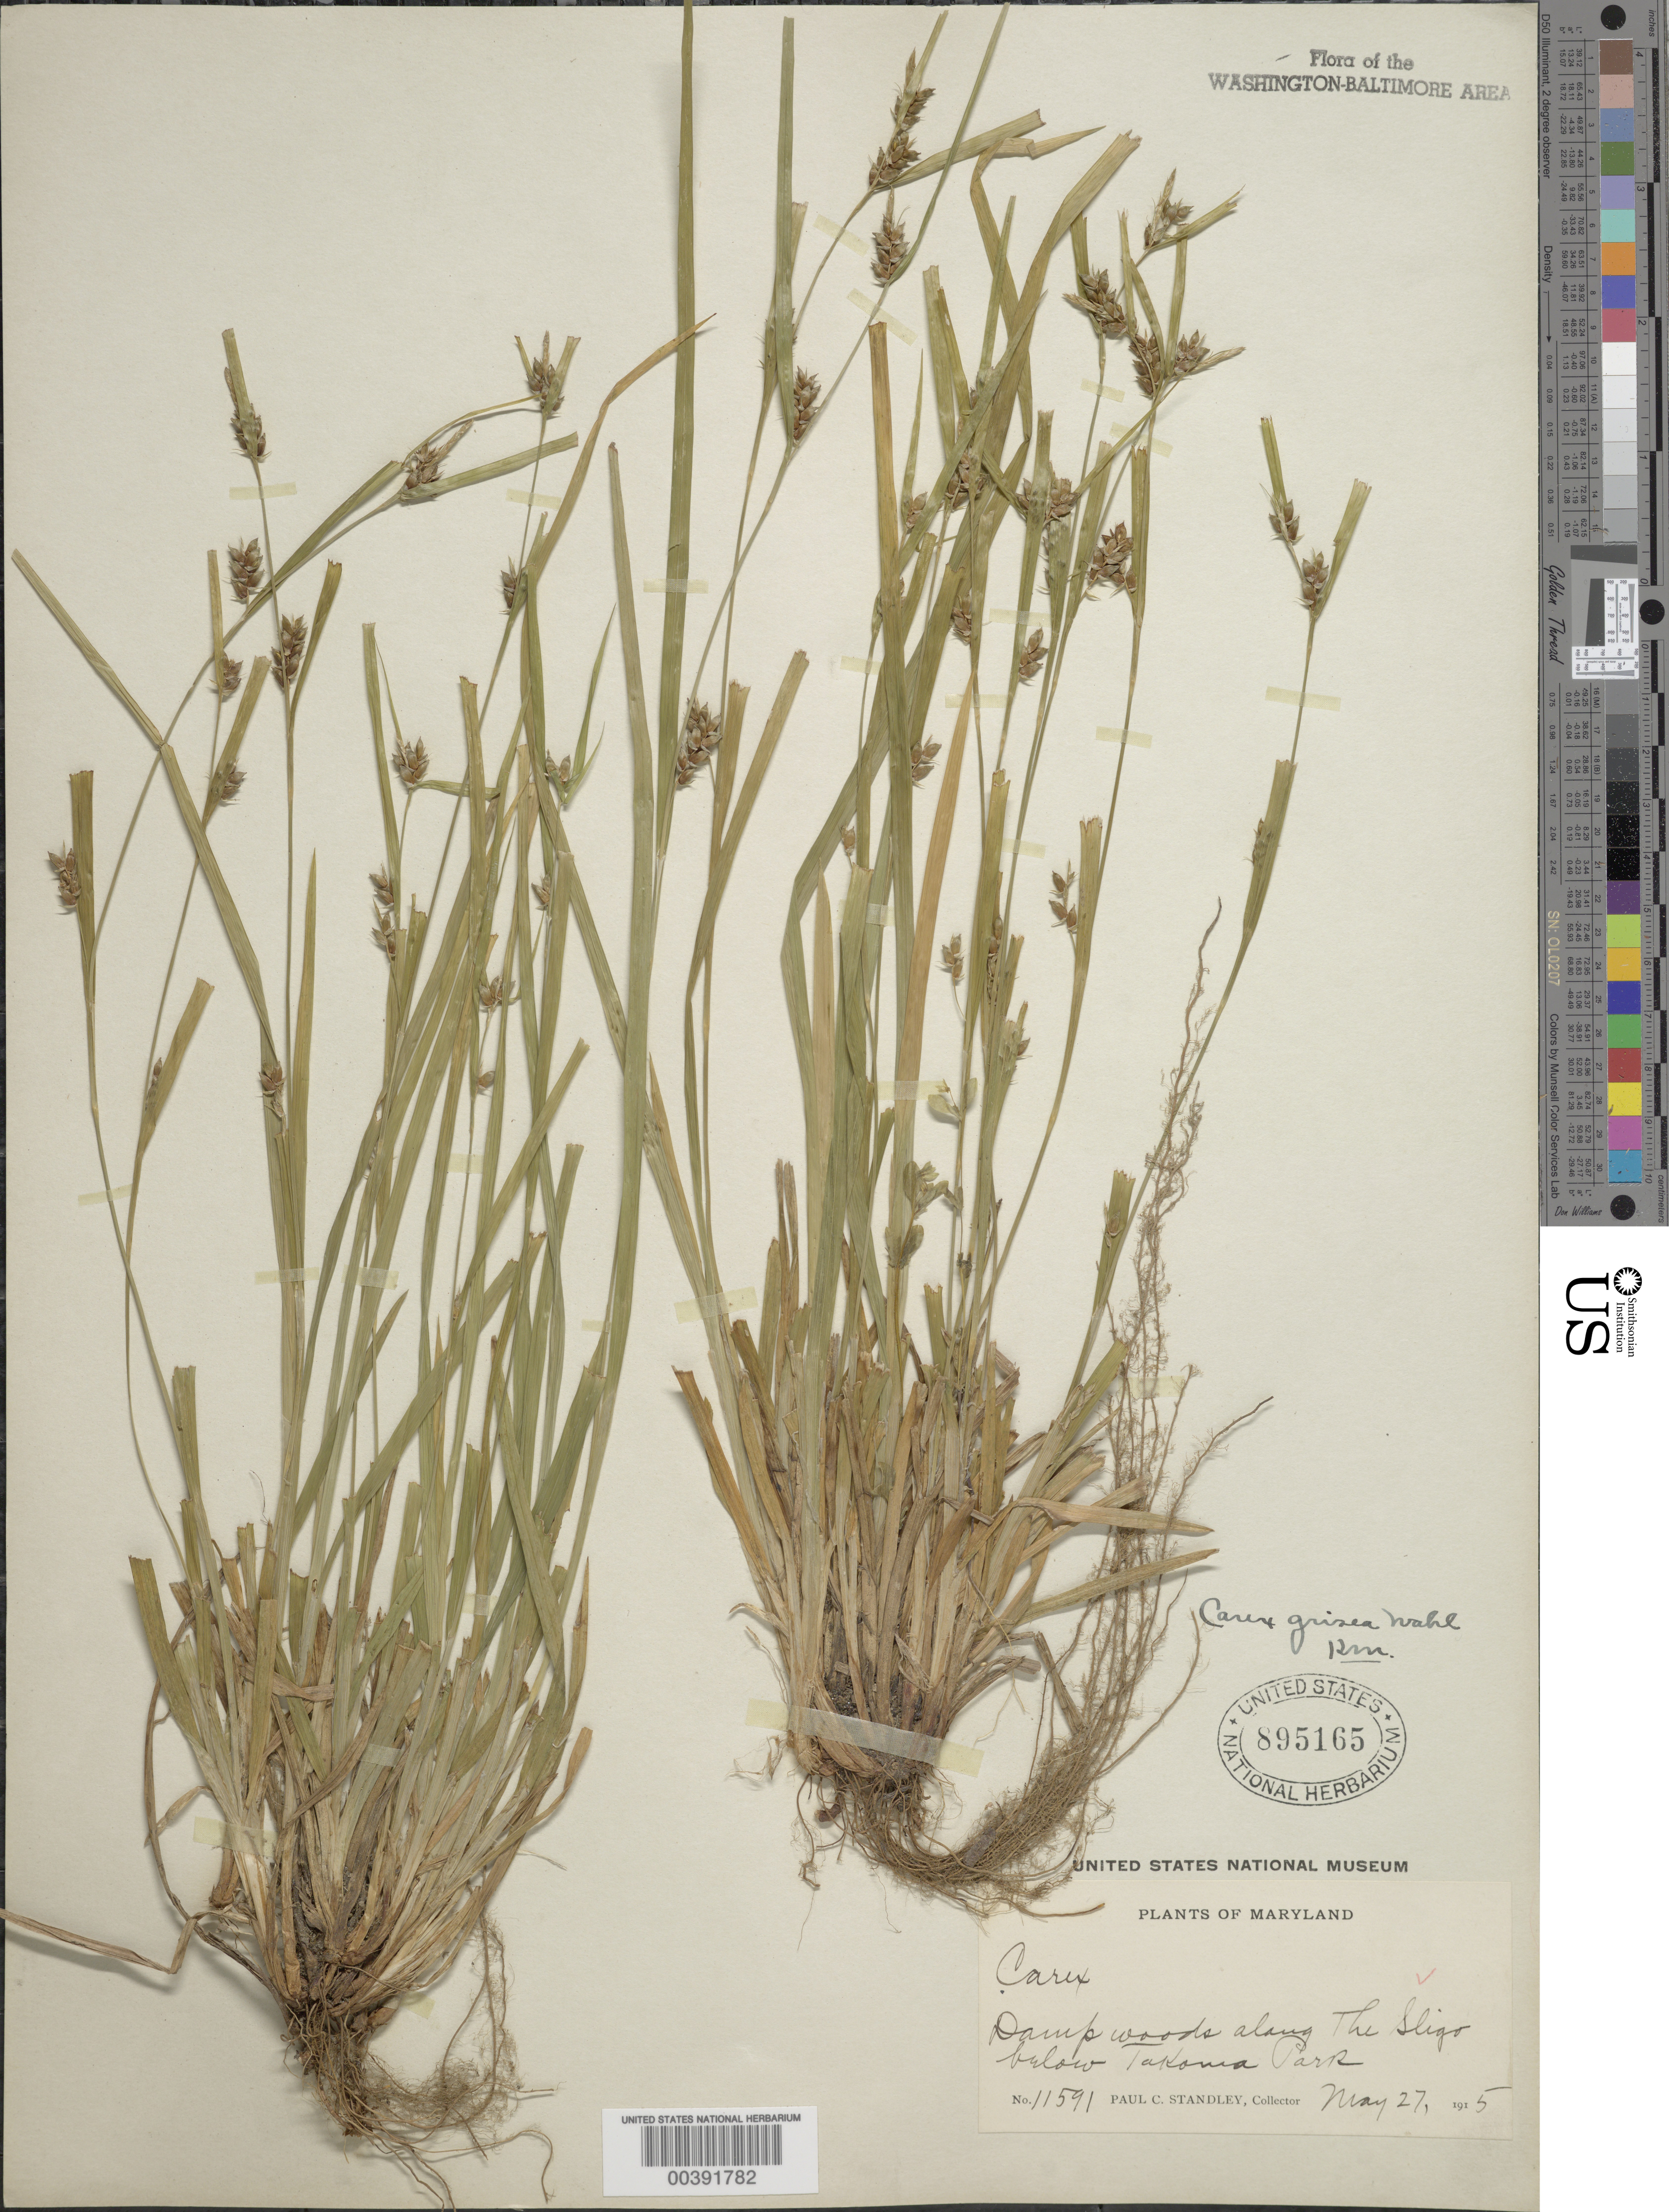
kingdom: Plantae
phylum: Tracheophyta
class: Liliopsida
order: Poales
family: Cyperaceae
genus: Carex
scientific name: Carex grisea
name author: Wahlenb.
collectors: P. C. Standley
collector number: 11591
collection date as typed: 27 May 1915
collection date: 1915-05-27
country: United States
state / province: Maryland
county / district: Montgomery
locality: The Sligo, below Takoma Park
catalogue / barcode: US 895165